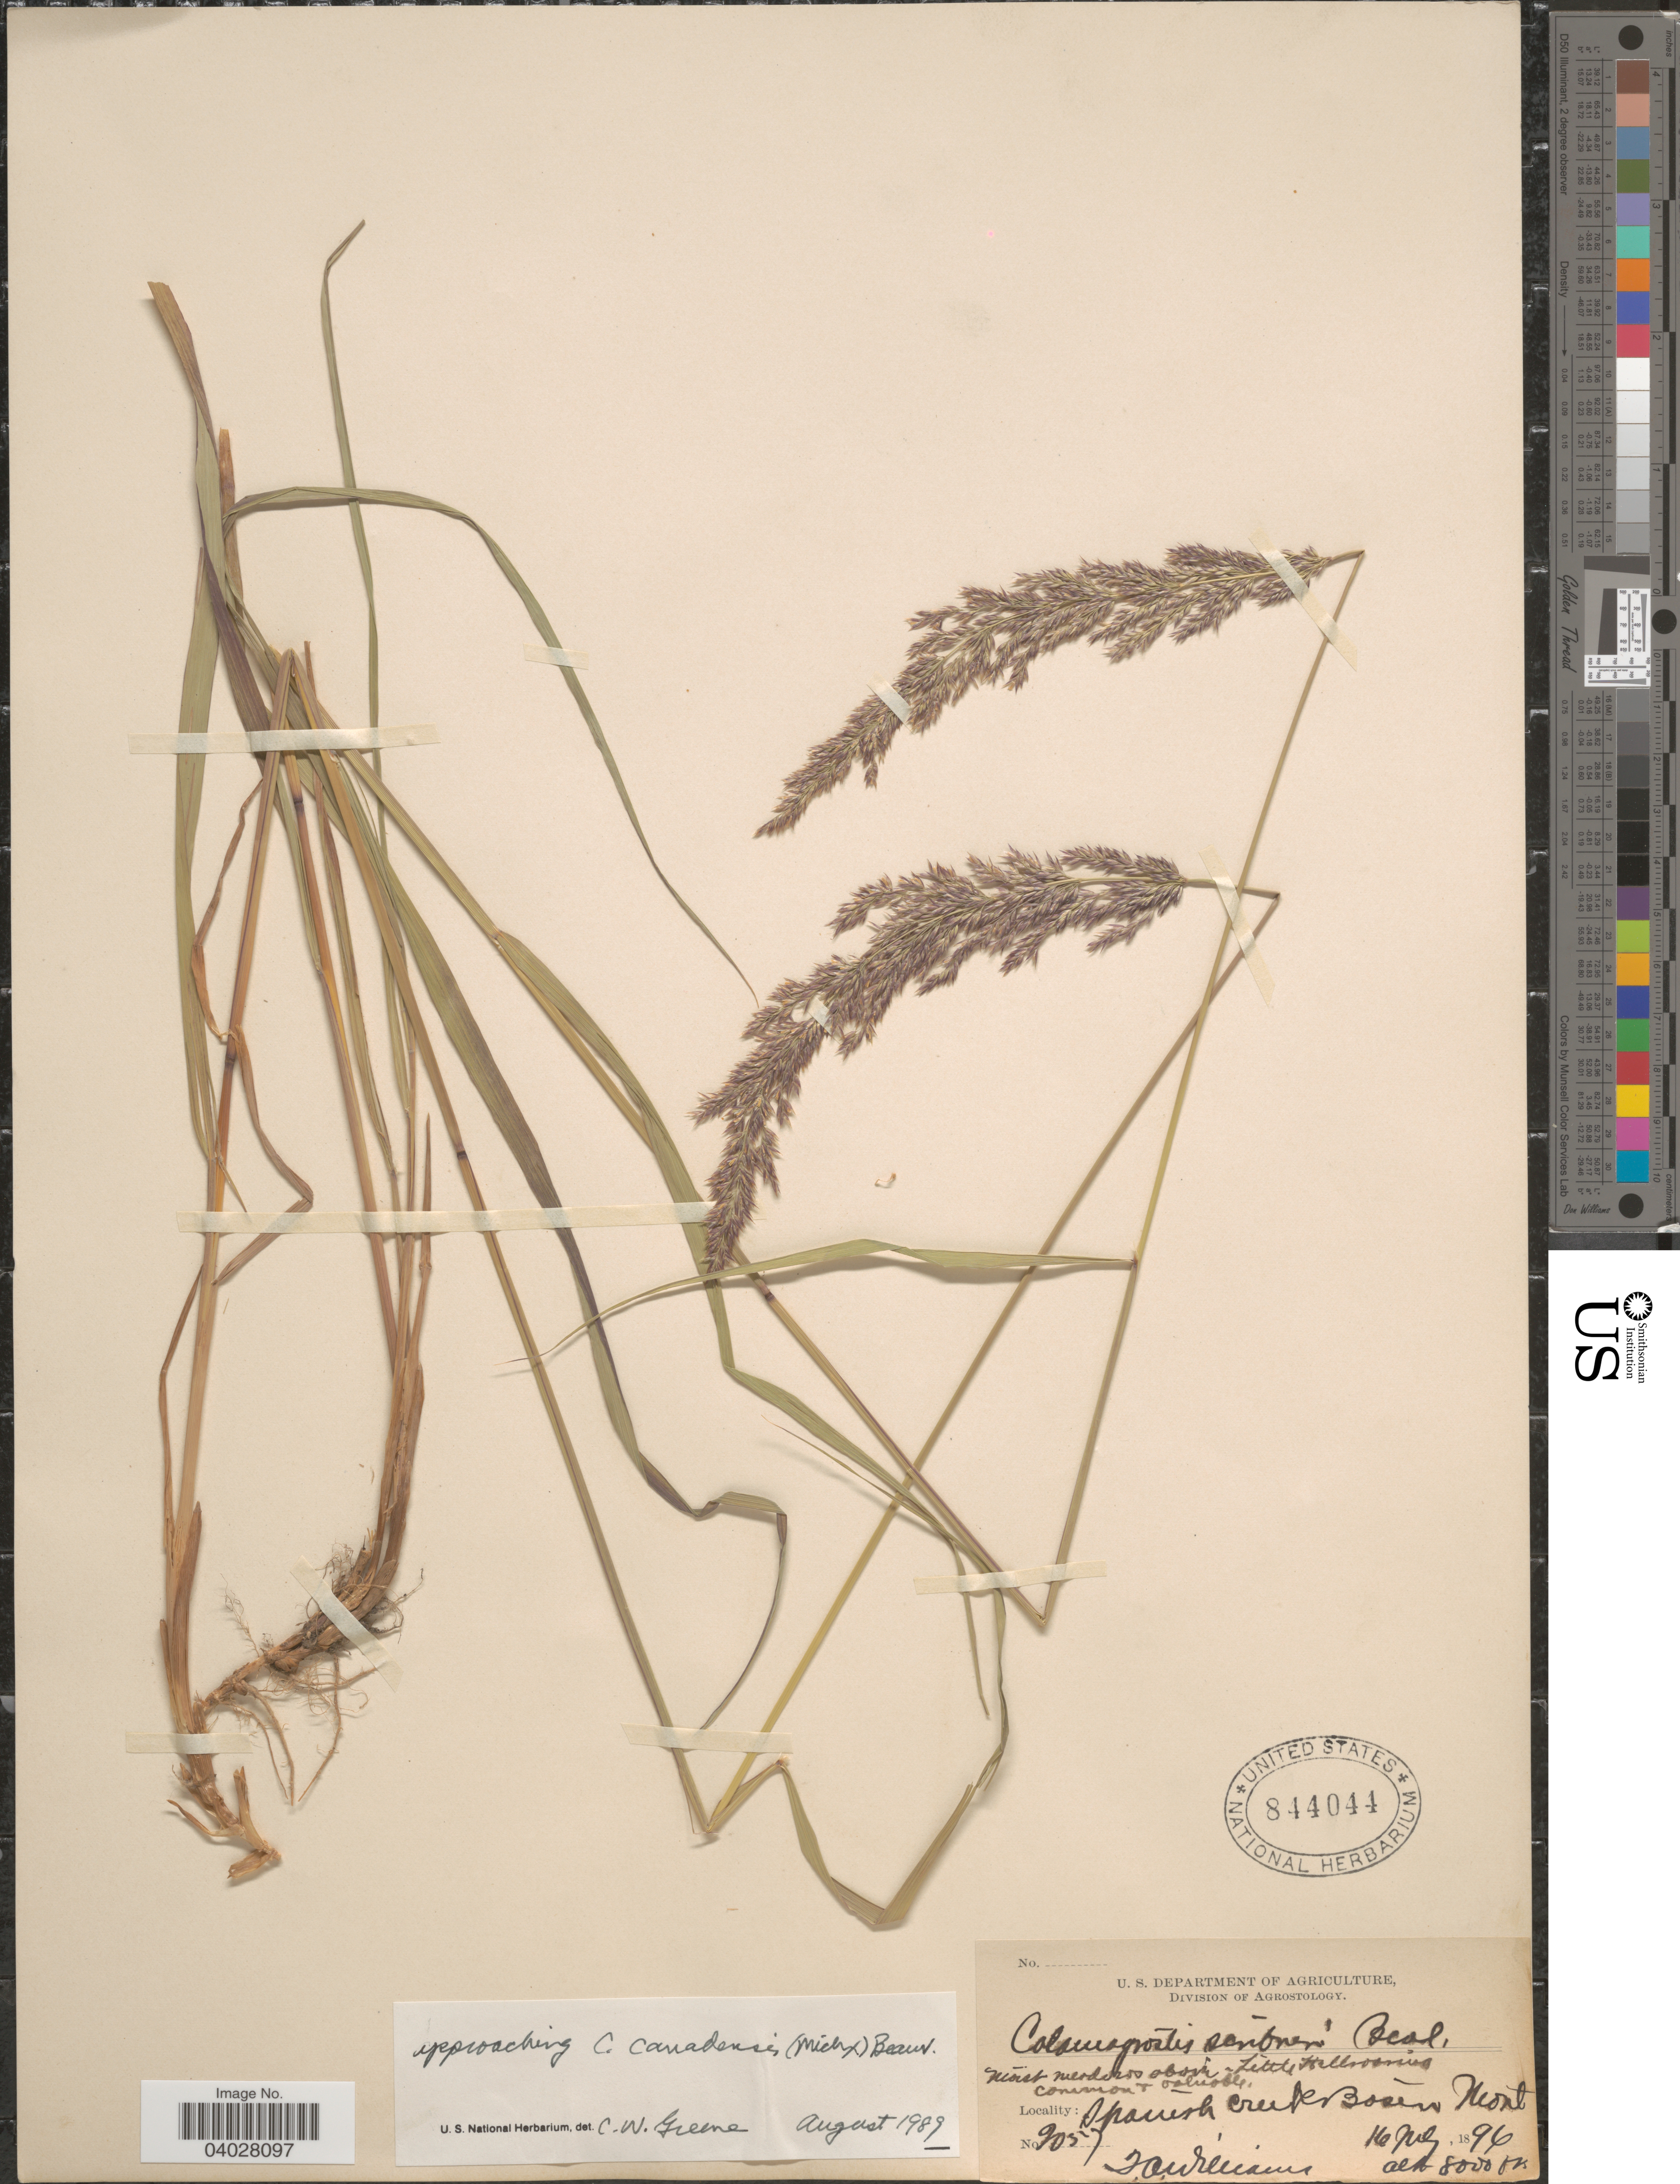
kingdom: Plantae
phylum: Tracheophyta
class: Liliopsida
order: Poales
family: Poaceae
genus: Calamagrostis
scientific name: Calamagrostis canadensis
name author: (Michx.) P. Beauv.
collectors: J. A. Williams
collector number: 2057*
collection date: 1896-07-16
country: United States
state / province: Montana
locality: Spanish Creek Basin.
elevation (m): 2438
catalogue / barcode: US 844044